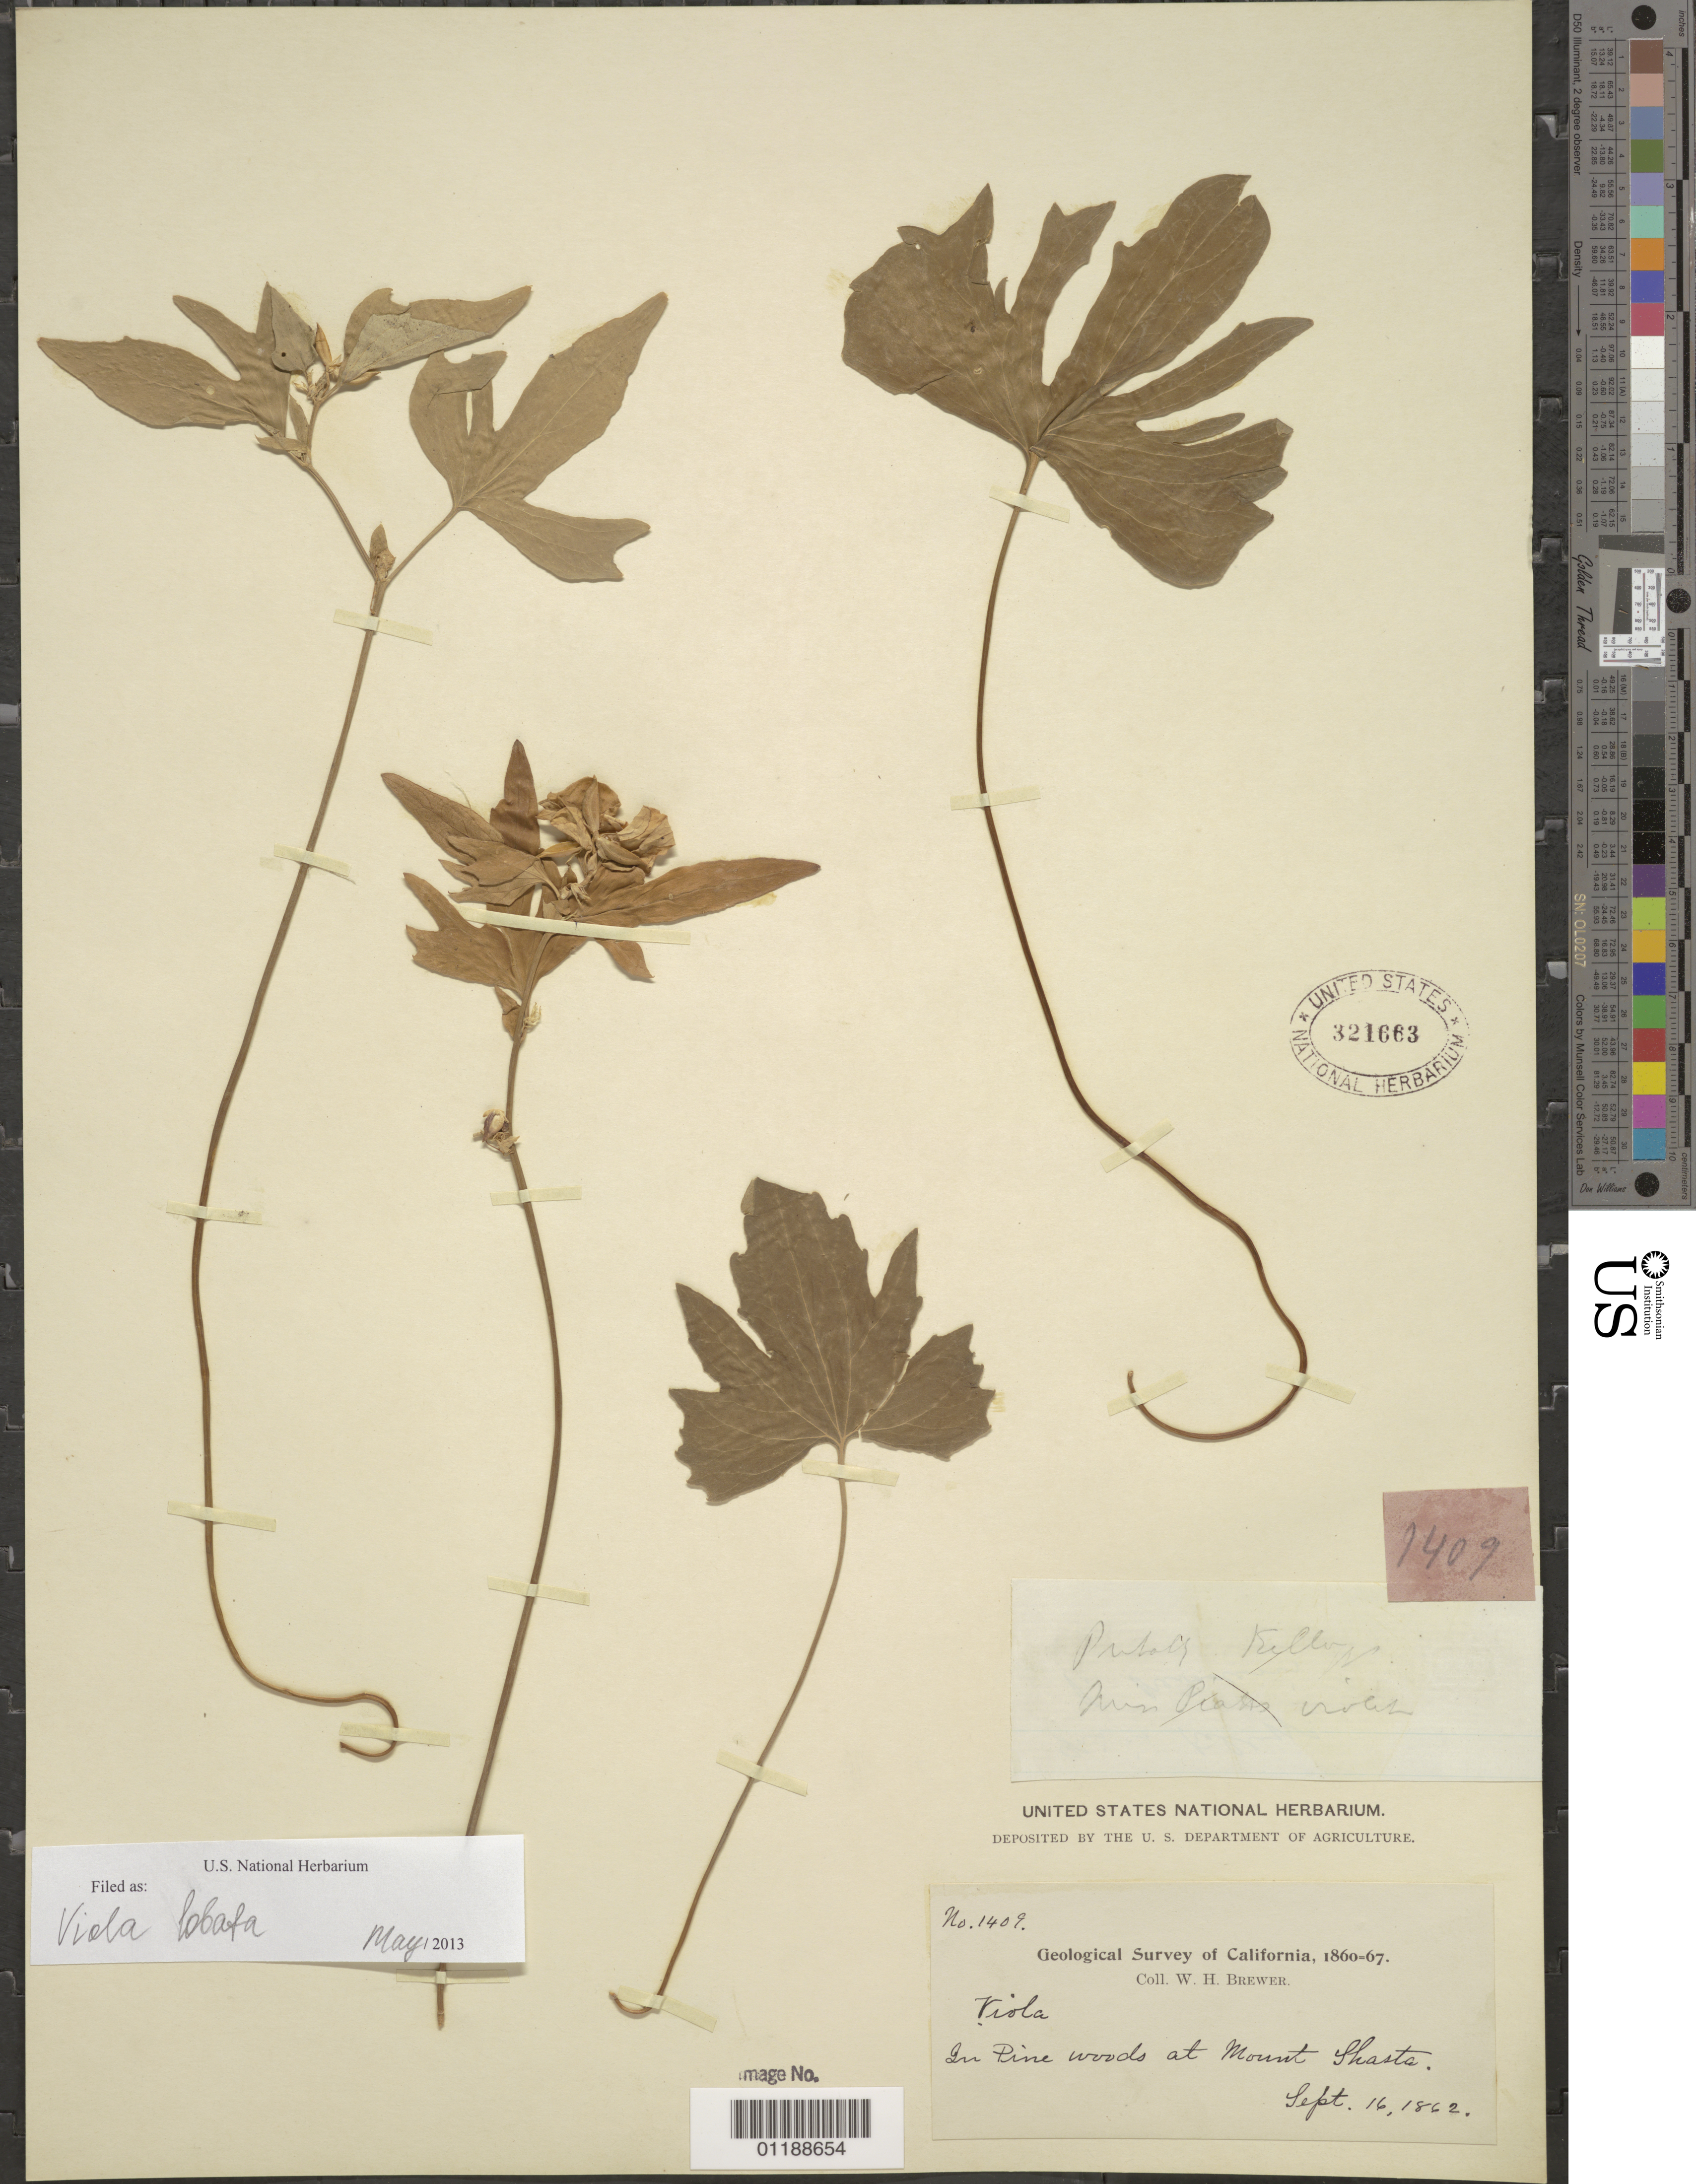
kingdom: Plantae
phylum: Tracheophyta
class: Magnoliopsida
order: Malpighiales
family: Violaceae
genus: Viola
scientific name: Viola lobata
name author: Benth.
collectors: W. H. Brewer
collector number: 1409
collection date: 1862-09-16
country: United States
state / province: California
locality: in Pine woods at Mt. Shasta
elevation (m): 1219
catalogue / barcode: US 321663